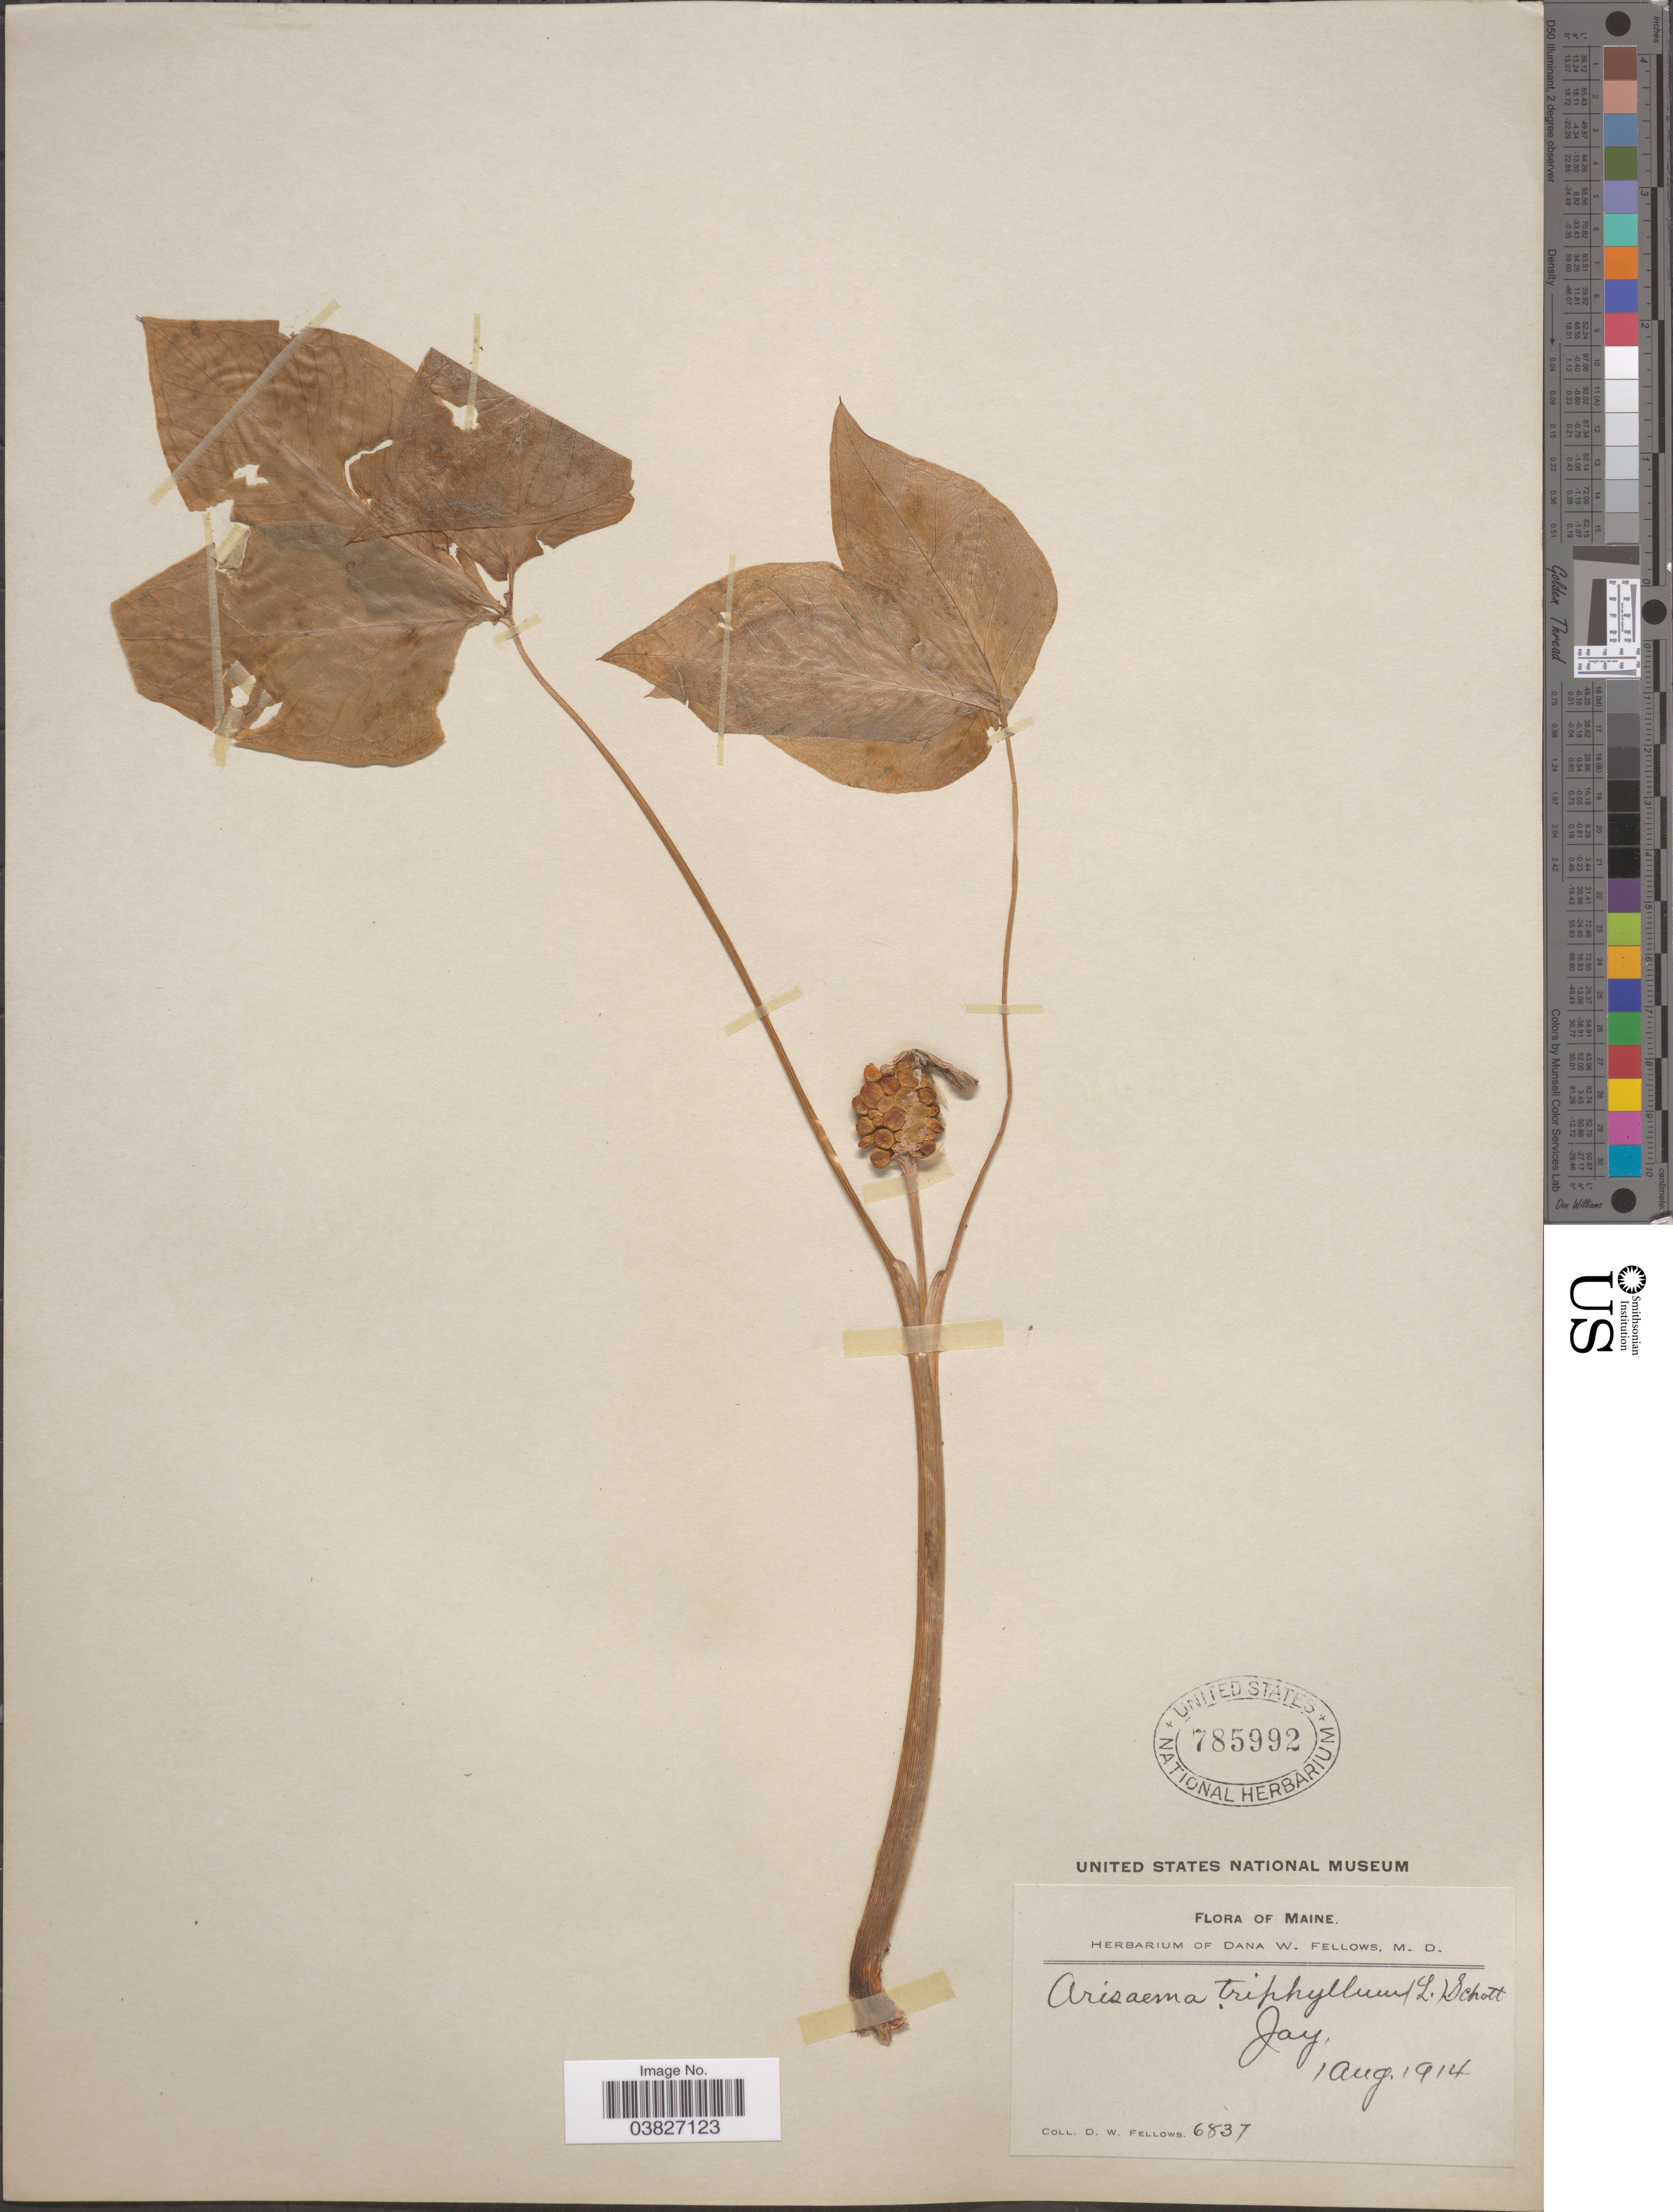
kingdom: Plantae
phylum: Tracheophyta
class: Liliopsida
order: Alismatales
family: Araceae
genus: Arisaema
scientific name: Arisaema triphyllum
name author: (L.) Schott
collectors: D. W. Fellows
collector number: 6837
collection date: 1914-08-01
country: United States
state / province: Maine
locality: Jay.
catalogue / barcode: US 785992